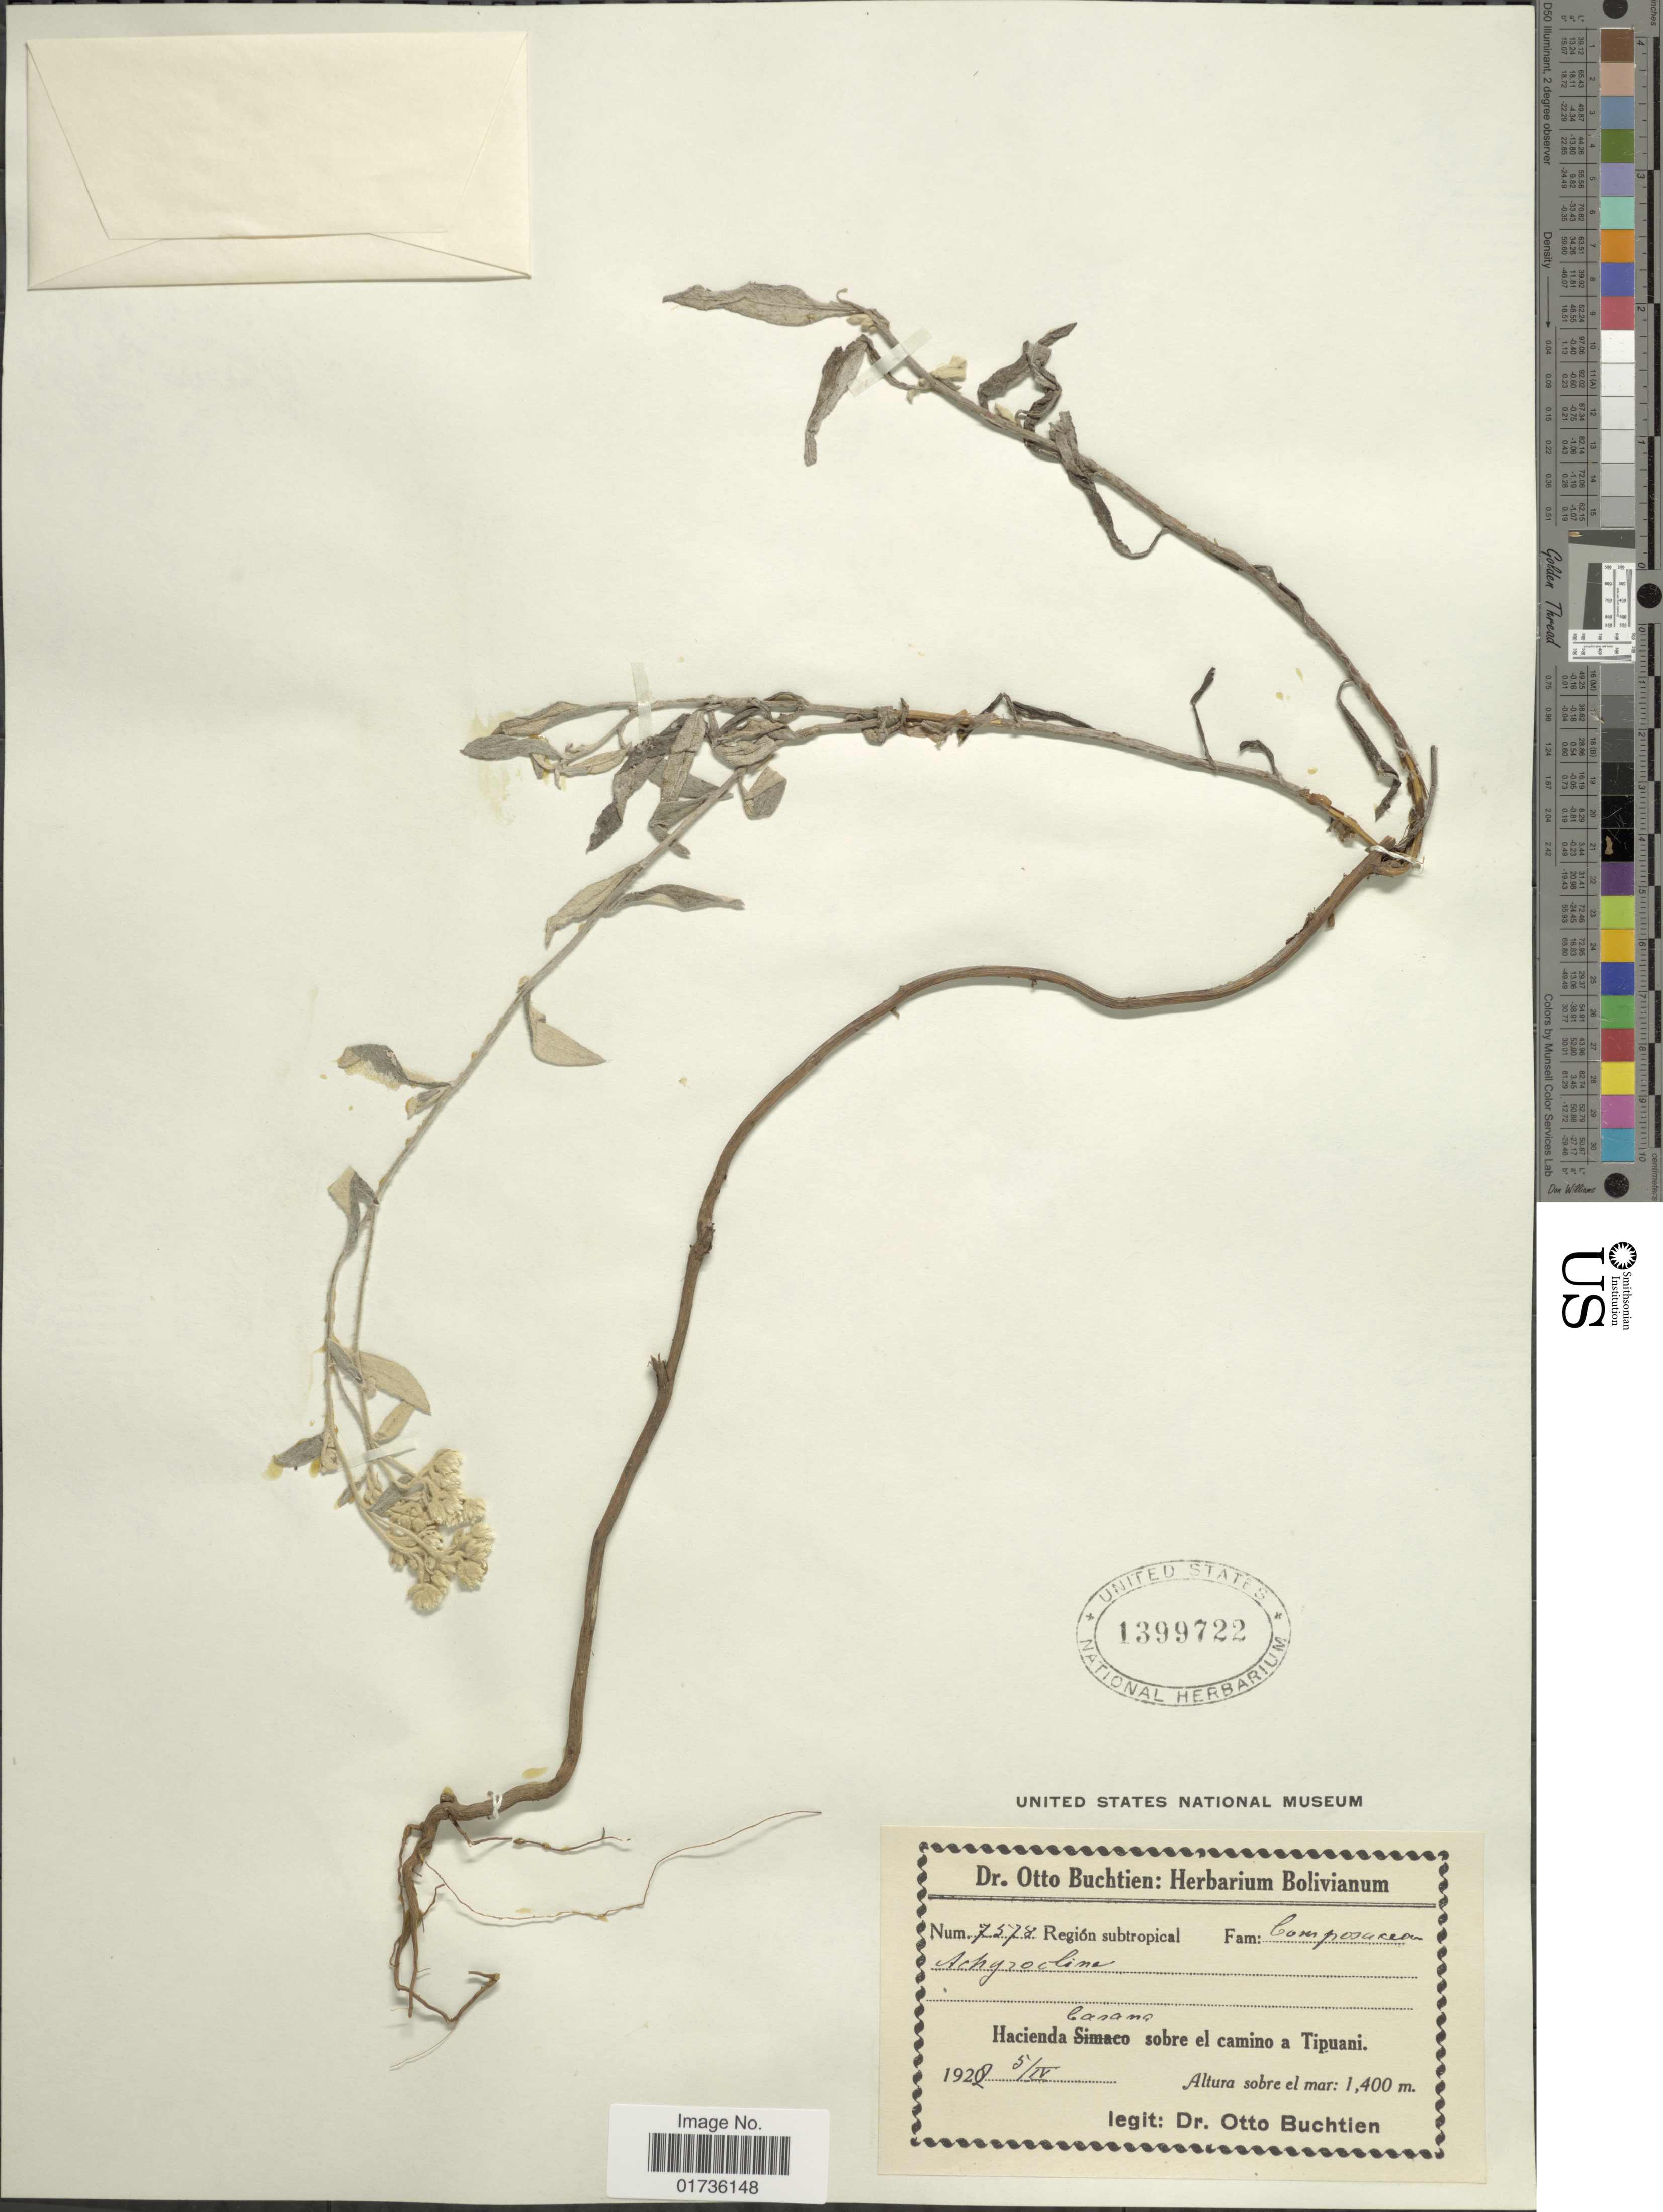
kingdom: Plantae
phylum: Tracheophyta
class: Magnoliopsida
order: Asterales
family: Asteraceae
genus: Achyrocline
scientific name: Achyrocline sp.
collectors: O. Buchtien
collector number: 7578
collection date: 1928-04-05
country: Bolivia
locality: Hacienda Carana sobre el camino a Tipuani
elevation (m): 1400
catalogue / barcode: US 1399722